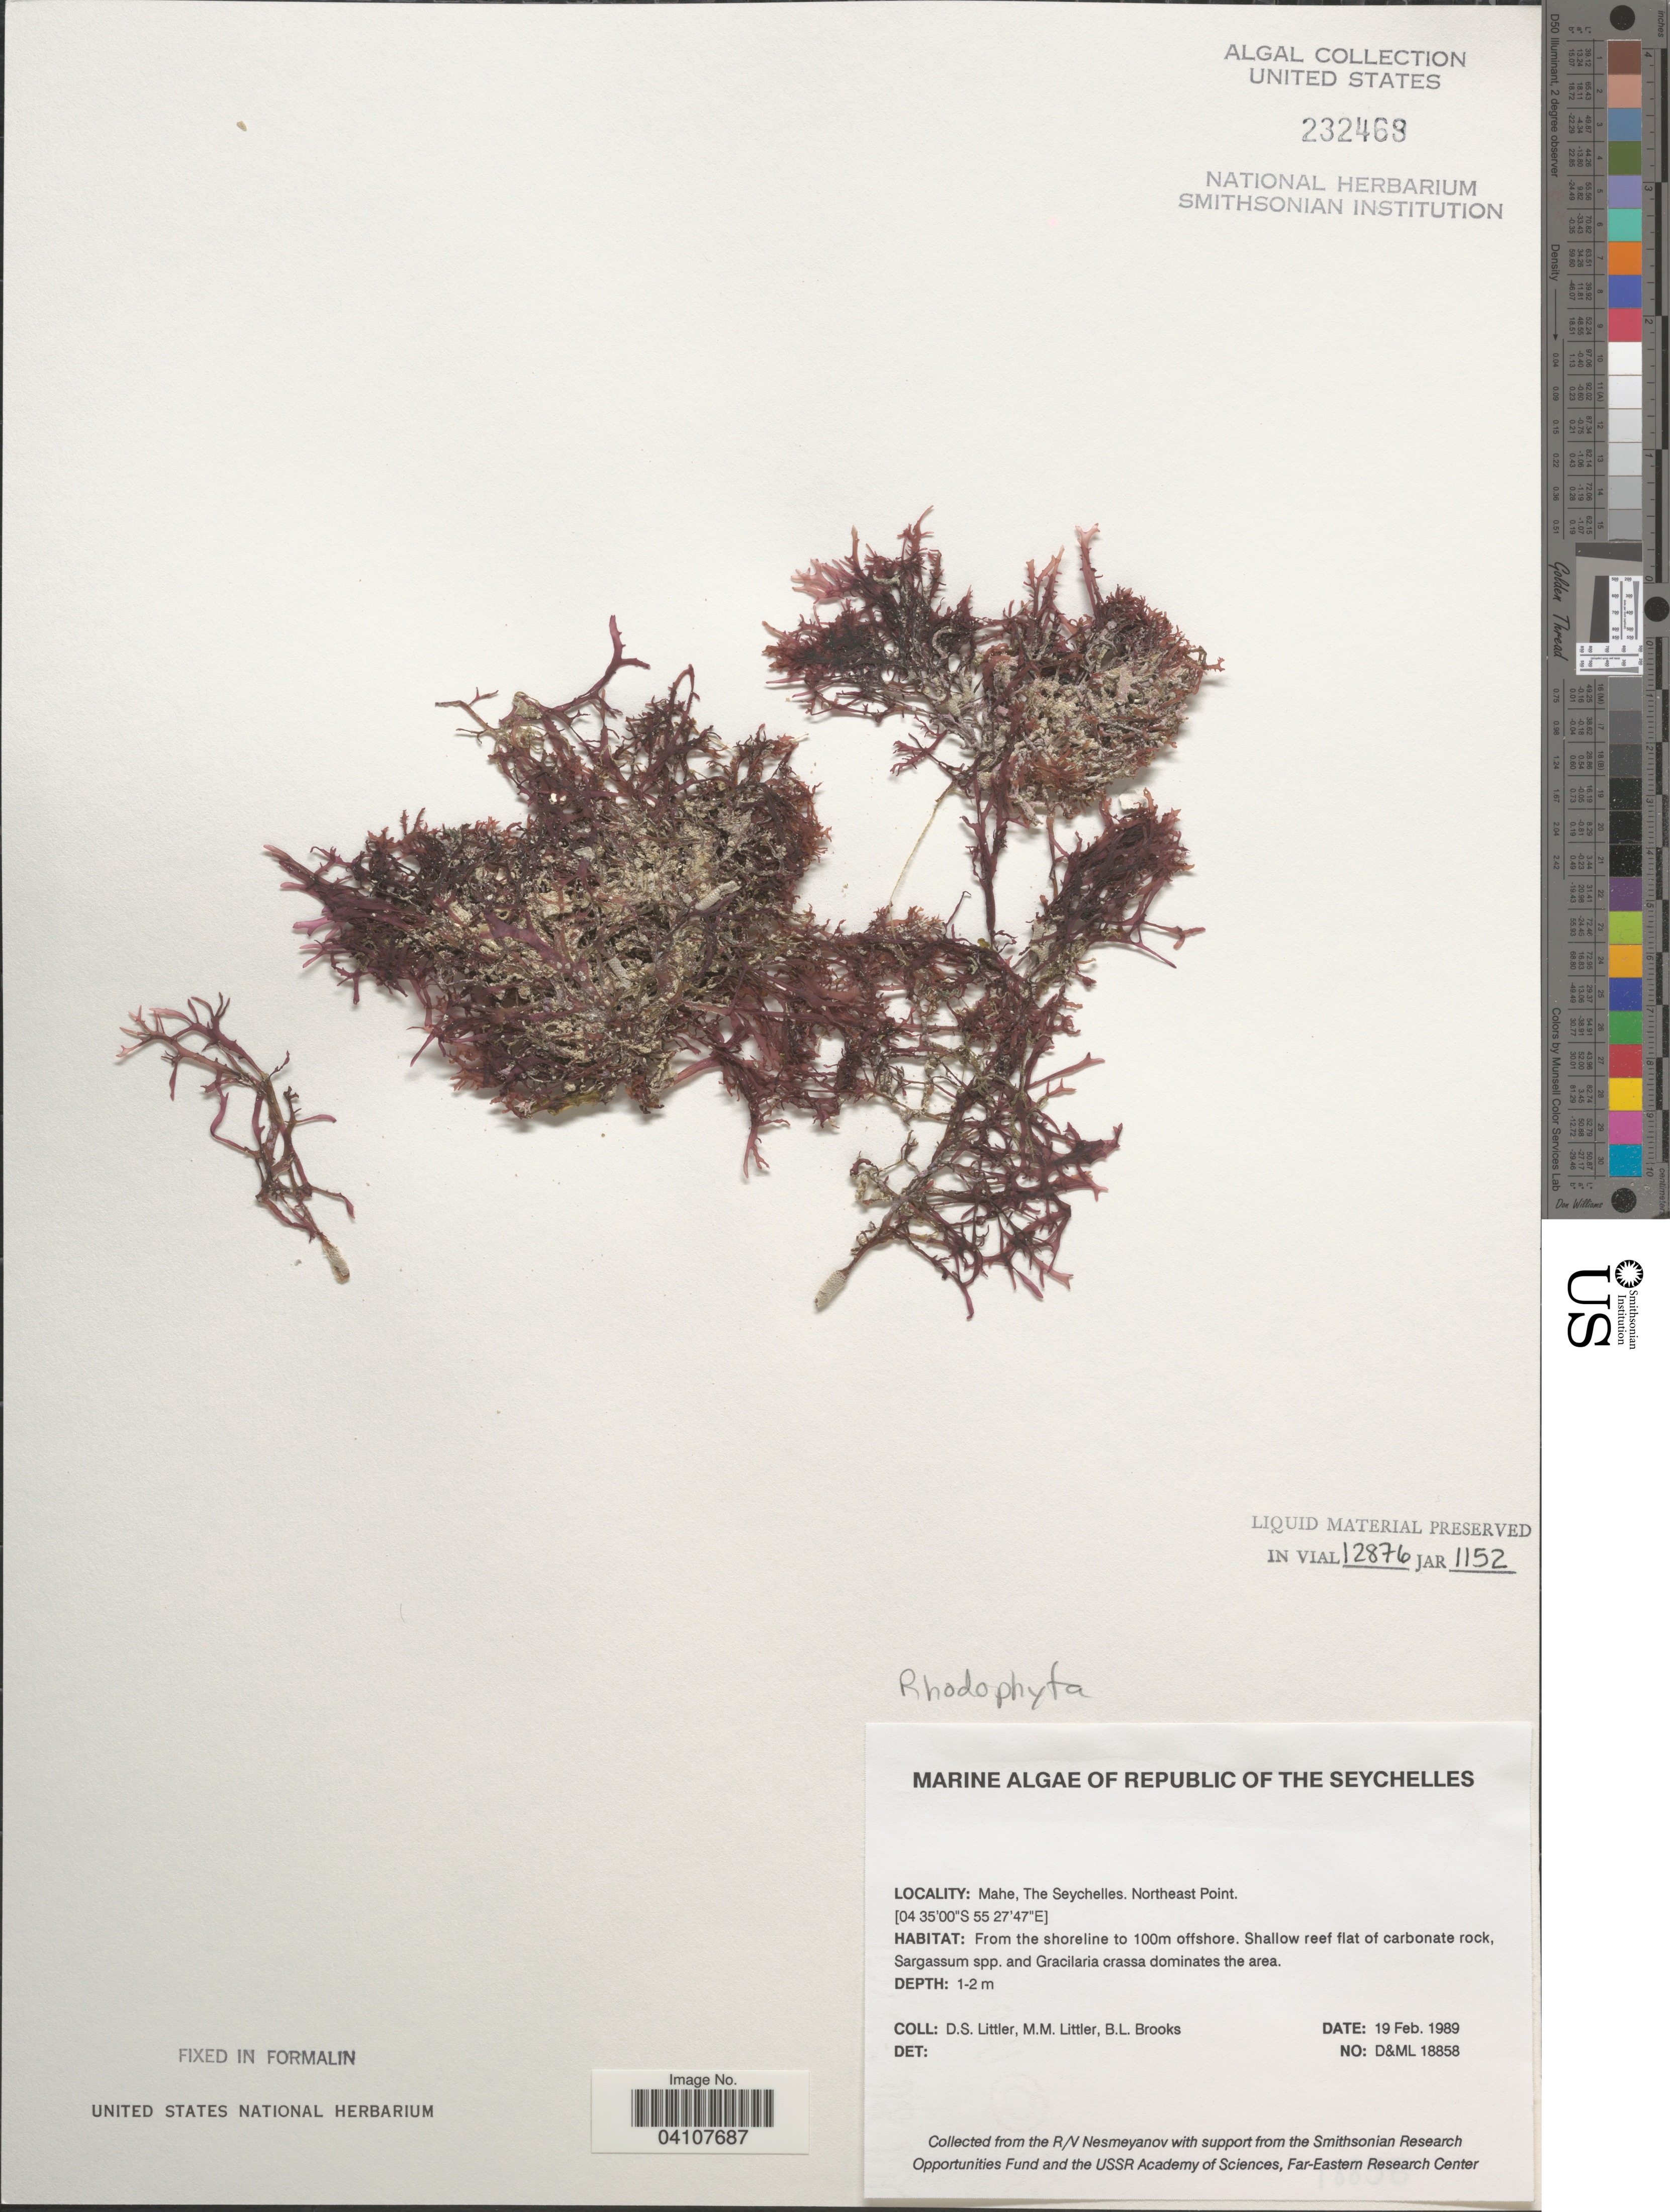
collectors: D. S. Littler & B. Brooks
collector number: D&ML18858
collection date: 1989-02-19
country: Seychelles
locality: Republic of the Seychelles. Mahe. Northeast Point. From the shoreline to 100m offshore.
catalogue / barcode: US 232469